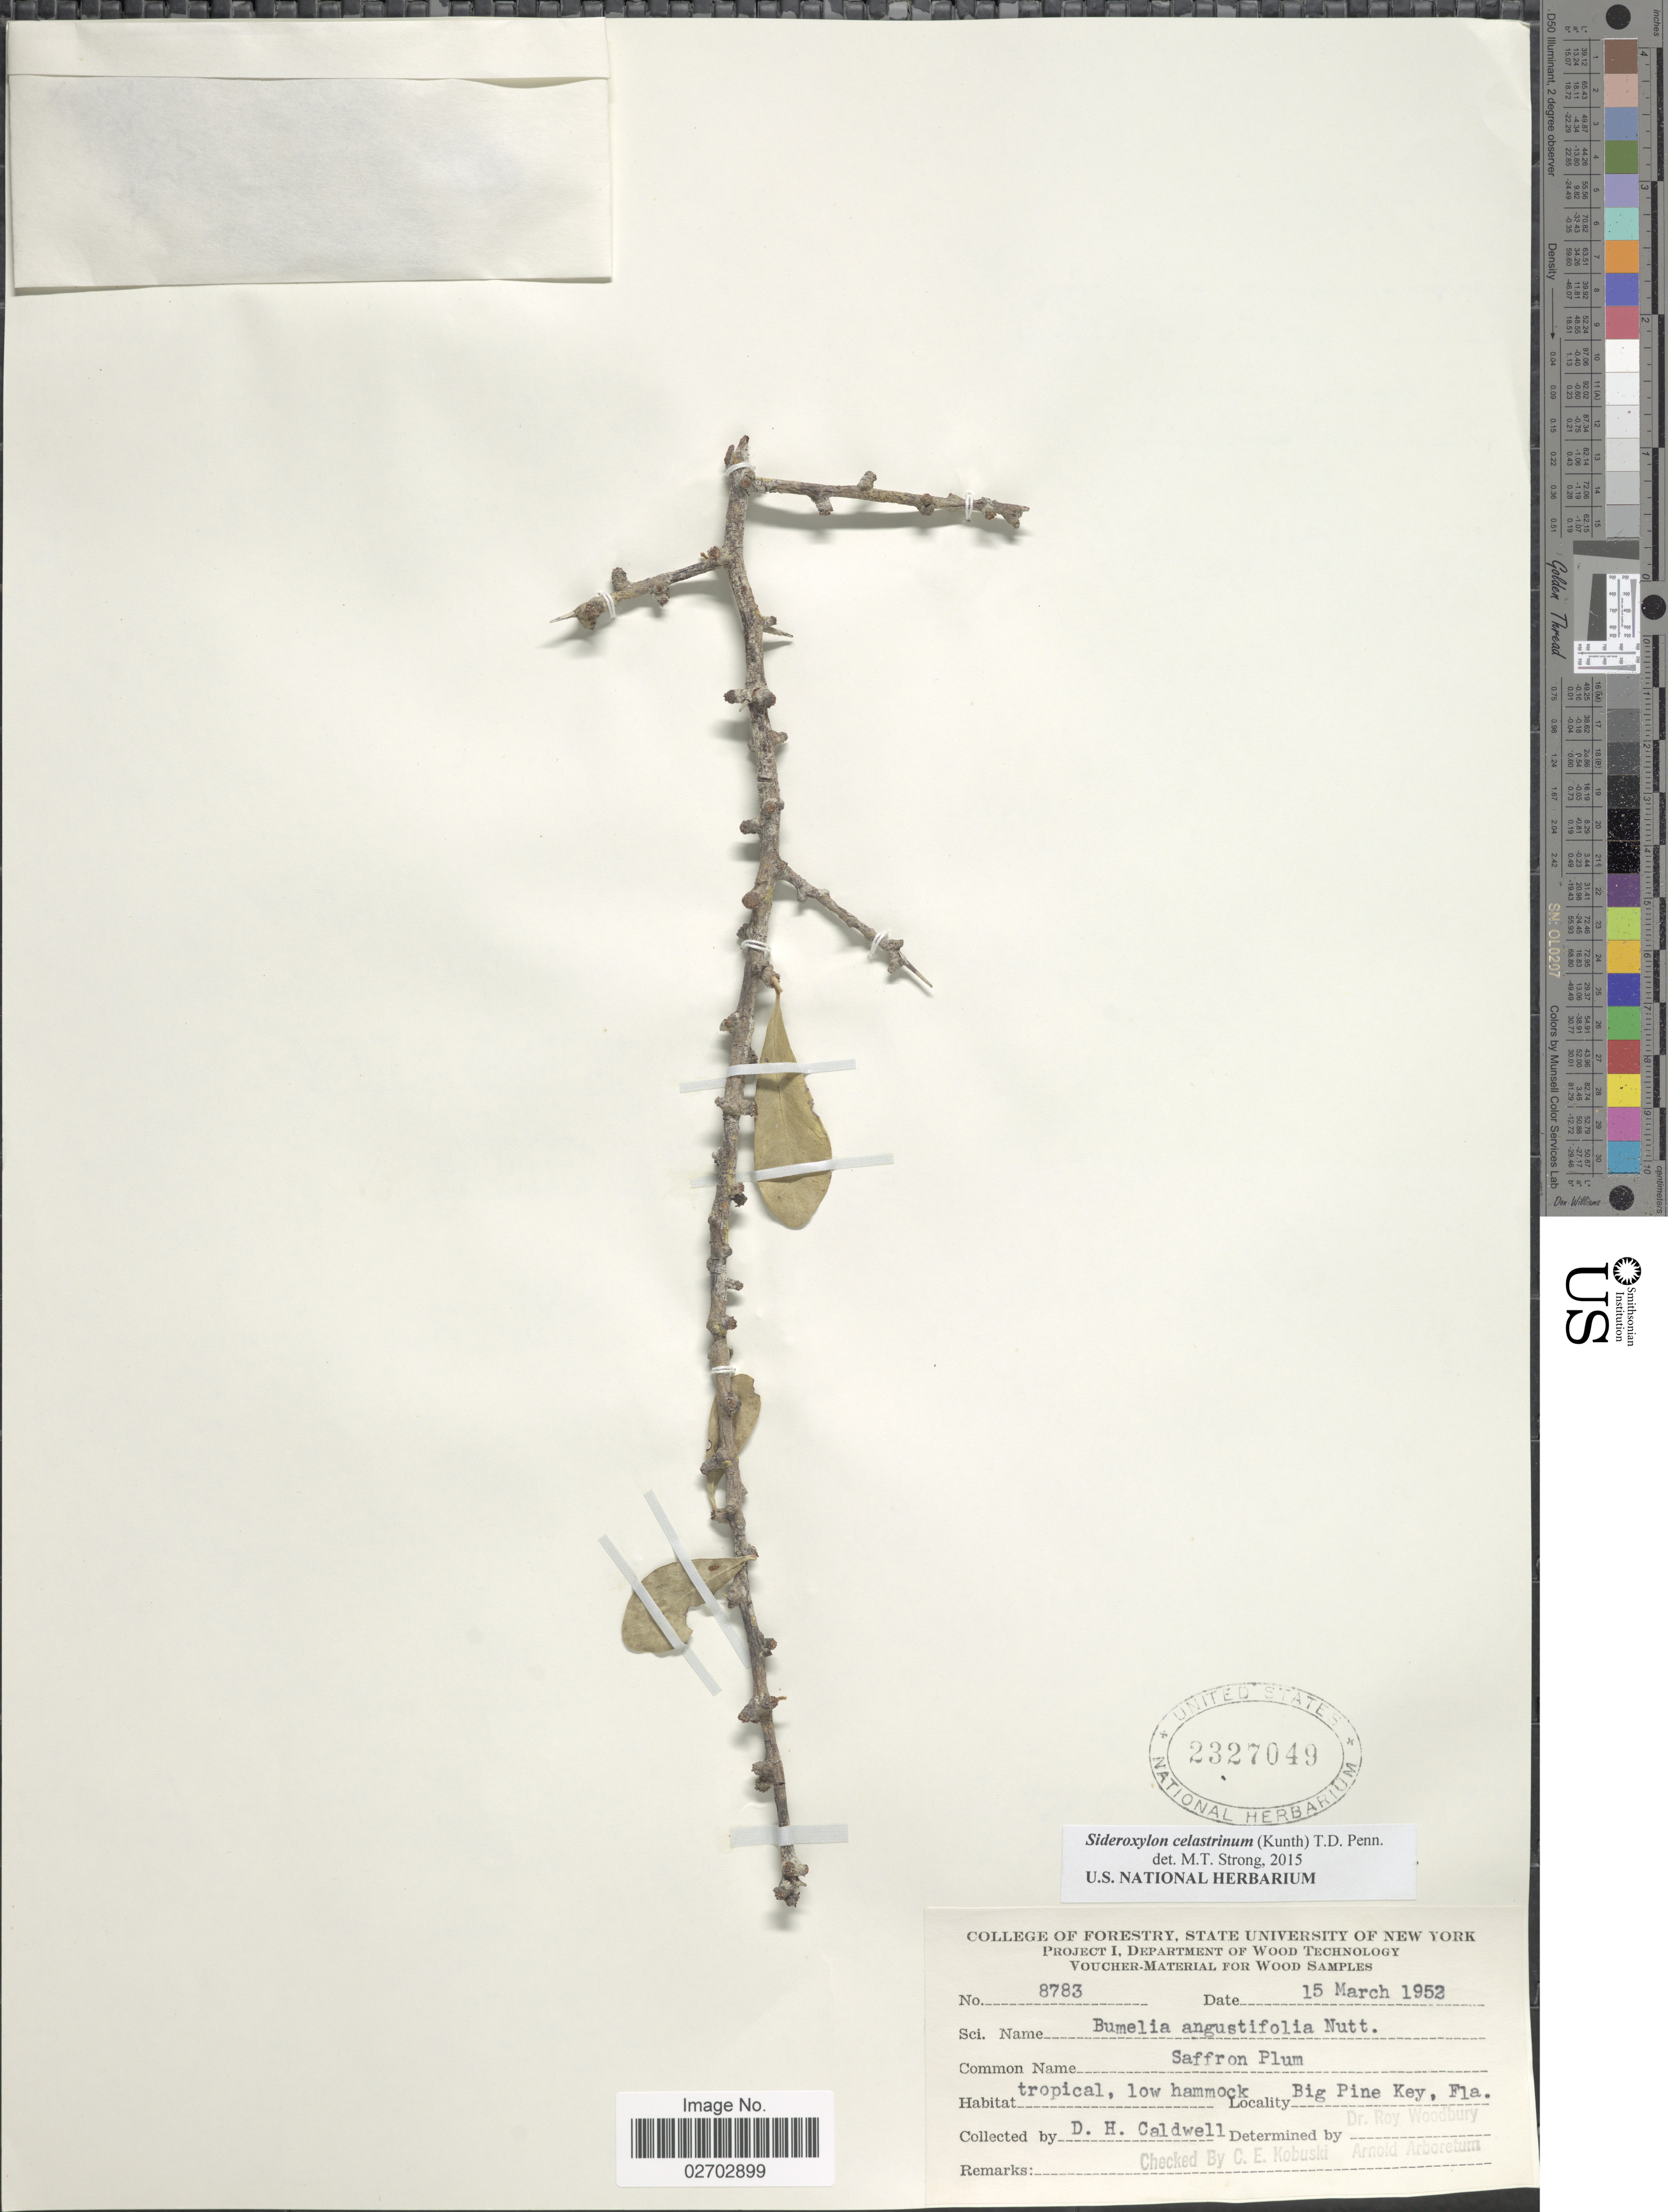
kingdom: Plantae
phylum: Tracheophyta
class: Magnoliopsida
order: Ericales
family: Sapotaceae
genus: Sideroxylon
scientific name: Sideroxylon celastrinum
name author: (Kunth) T.D. Penn.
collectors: D. H. Caldwell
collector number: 8783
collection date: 1952-03-15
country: United States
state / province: Florida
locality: Big Pine Key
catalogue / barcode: US 2327049